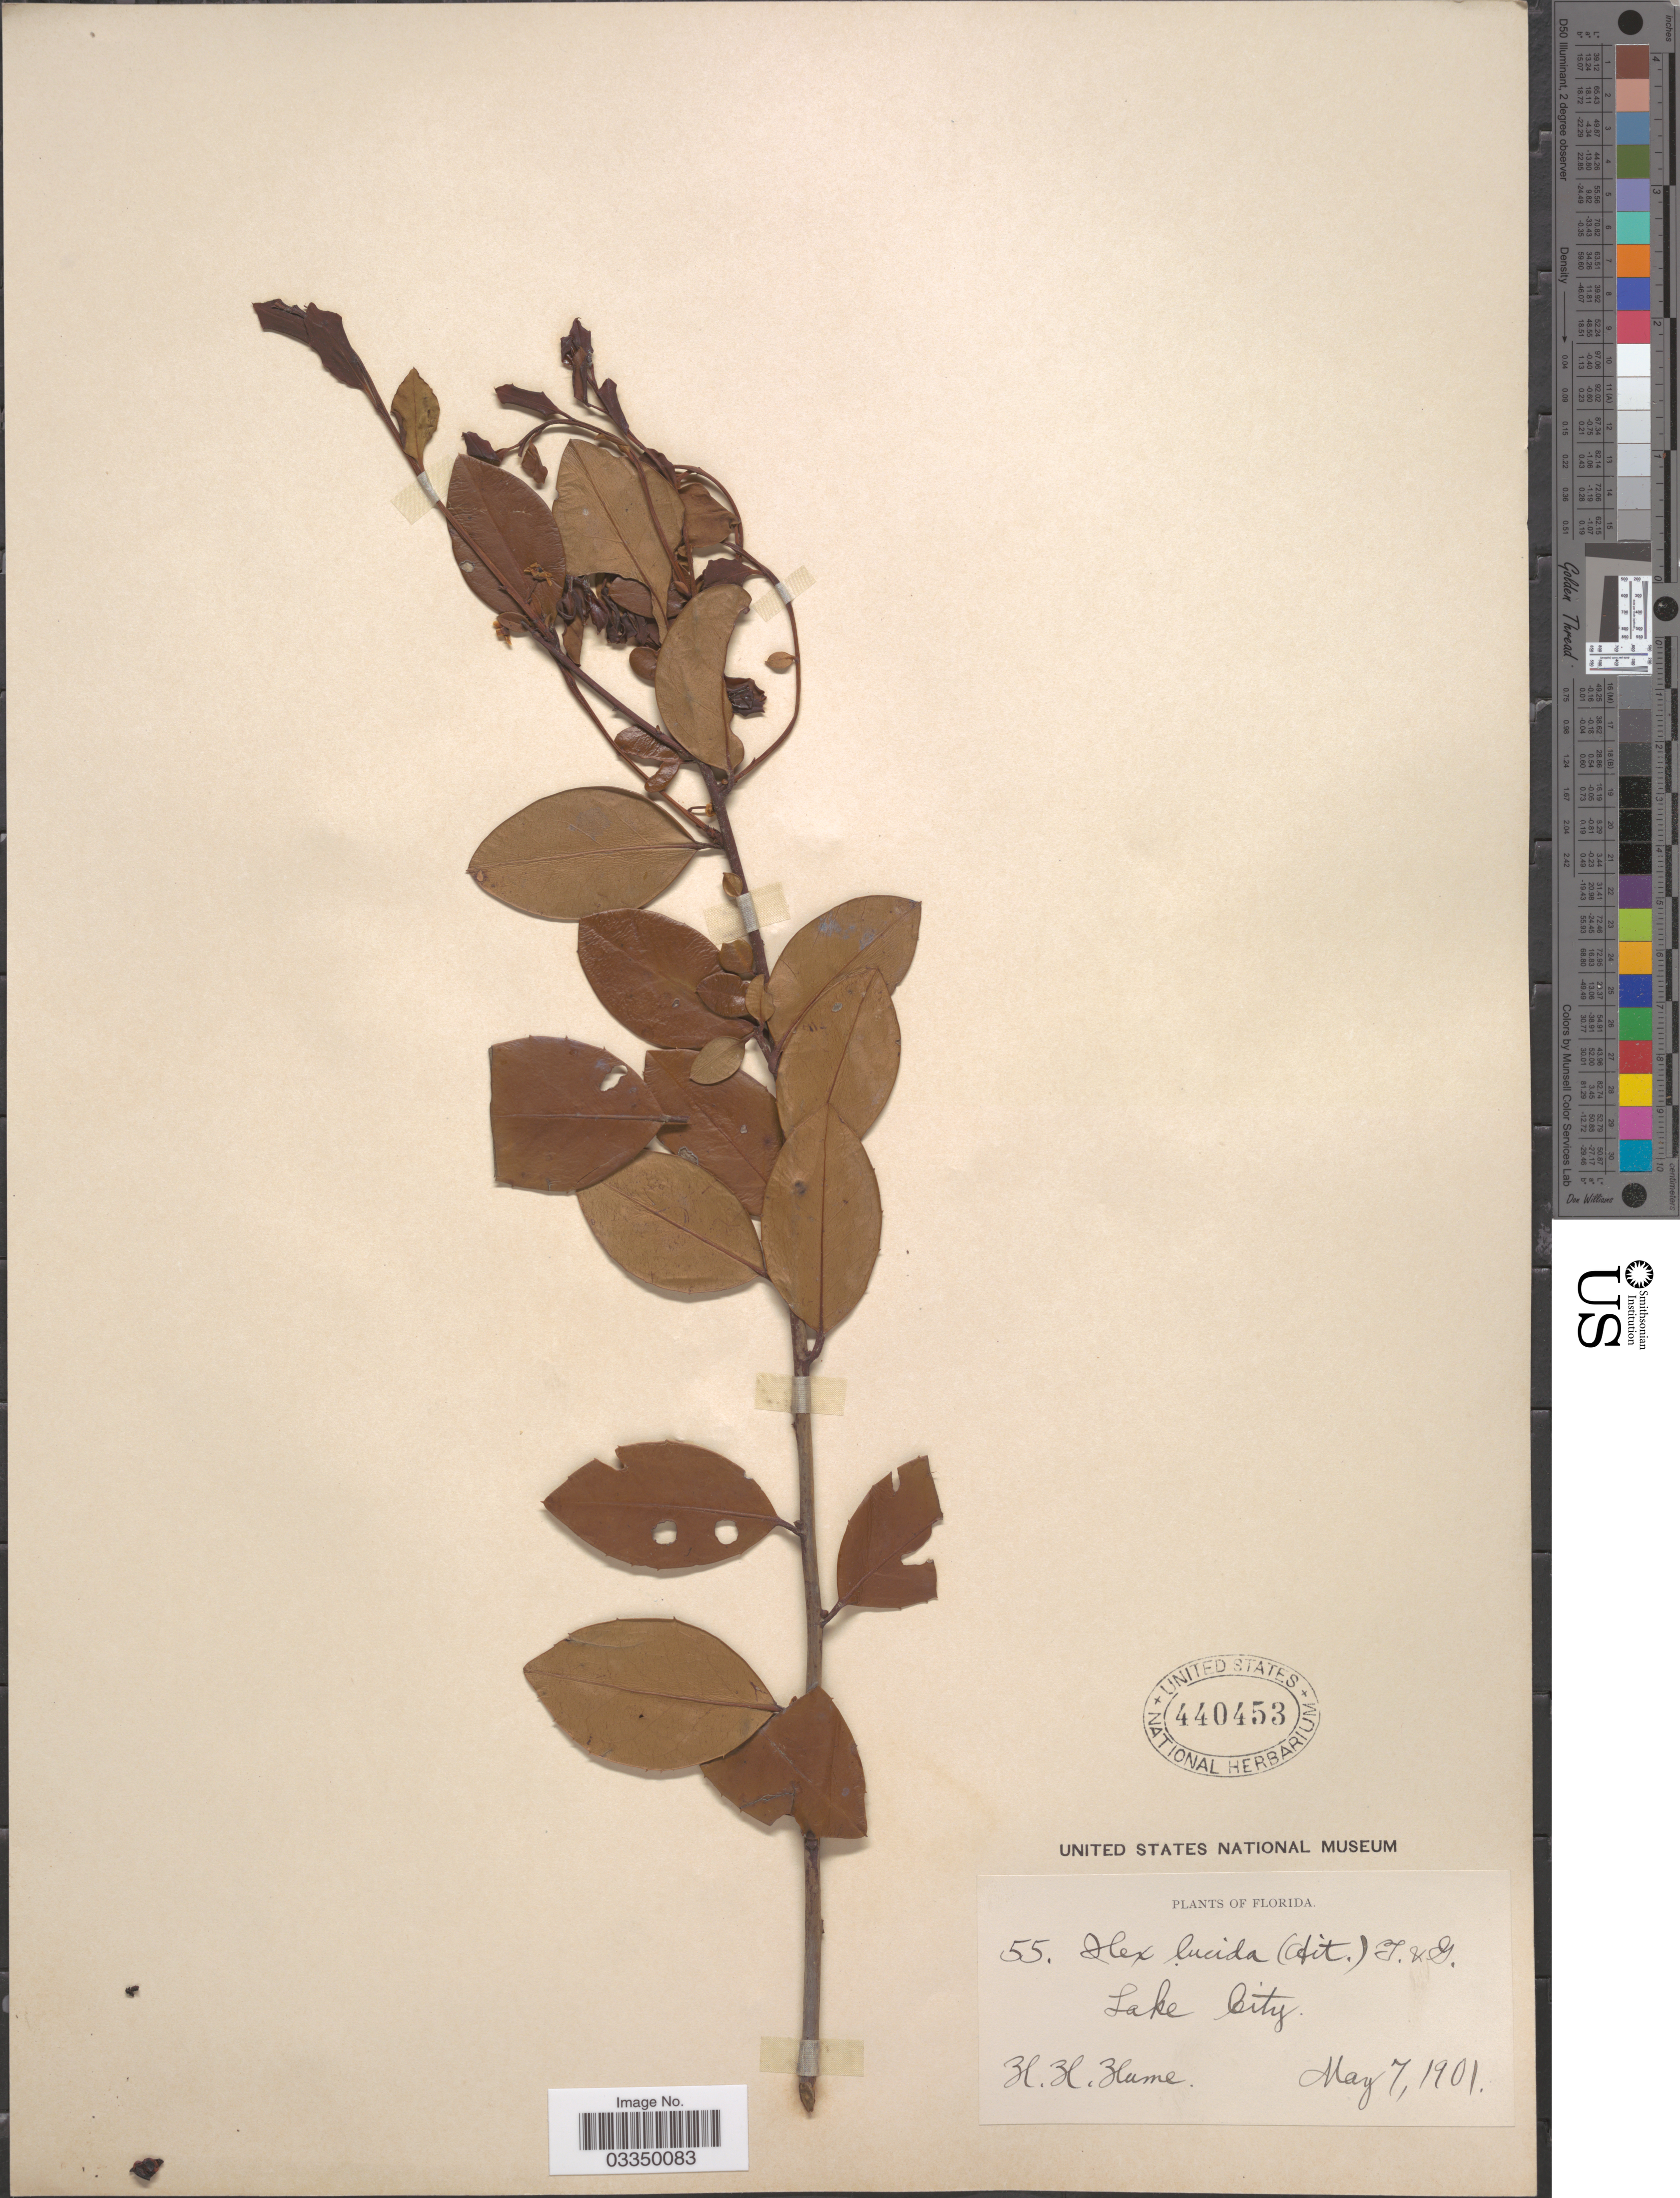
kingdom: Plantae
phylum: Tracheophyta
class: Magnoliopsida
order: Aquifoliales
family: Aquifoliaceae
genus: Ilex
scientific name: Ilex lucida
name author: Torr. & A. Gray ex S. Watson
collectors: H. Hume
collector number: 55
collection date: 1901-05-07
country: United States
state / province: Florida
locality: Lake City.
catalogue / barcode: US 440453